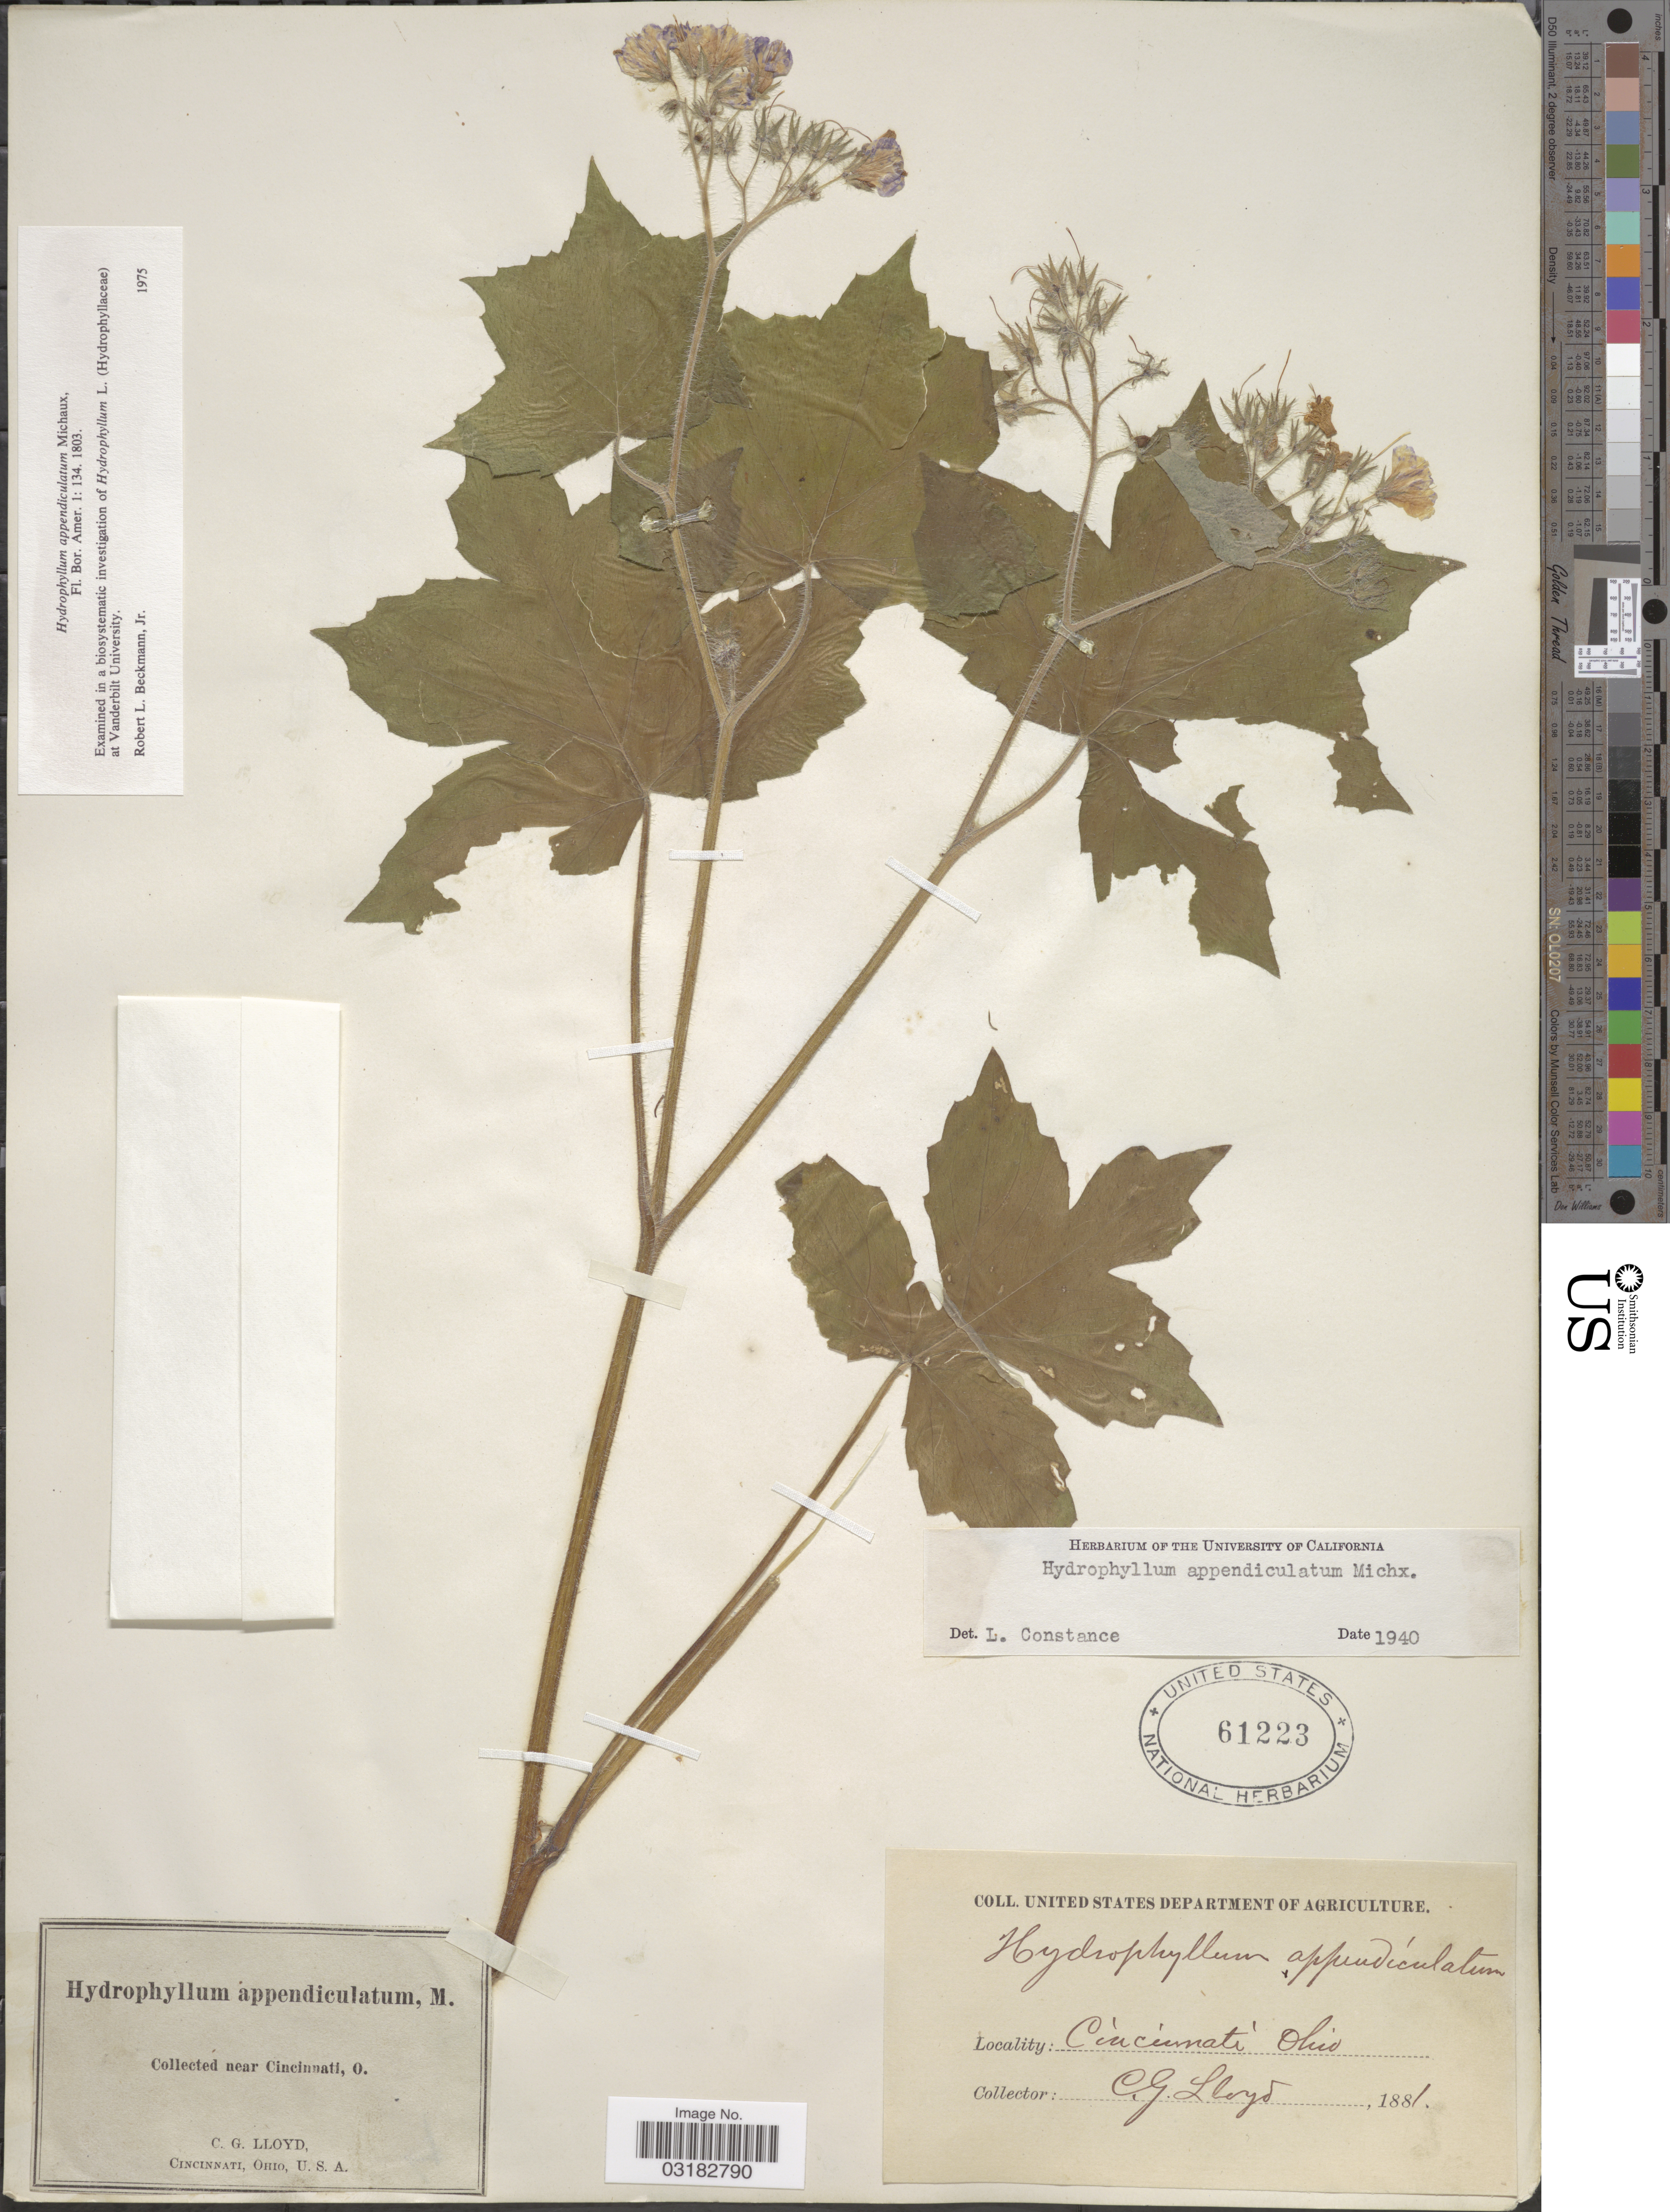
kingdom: Plantae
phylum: Tracheophyta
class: Magnoliopsida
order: Boraginales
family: Hydrophyllaceae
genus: Hydrophyllum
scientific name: Hydrophyllum appendiculatum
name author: Michx.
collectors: C. G. Lloyd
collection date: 1881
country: United States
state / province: Ohio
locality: Cincinnati.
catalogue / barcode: US 61223